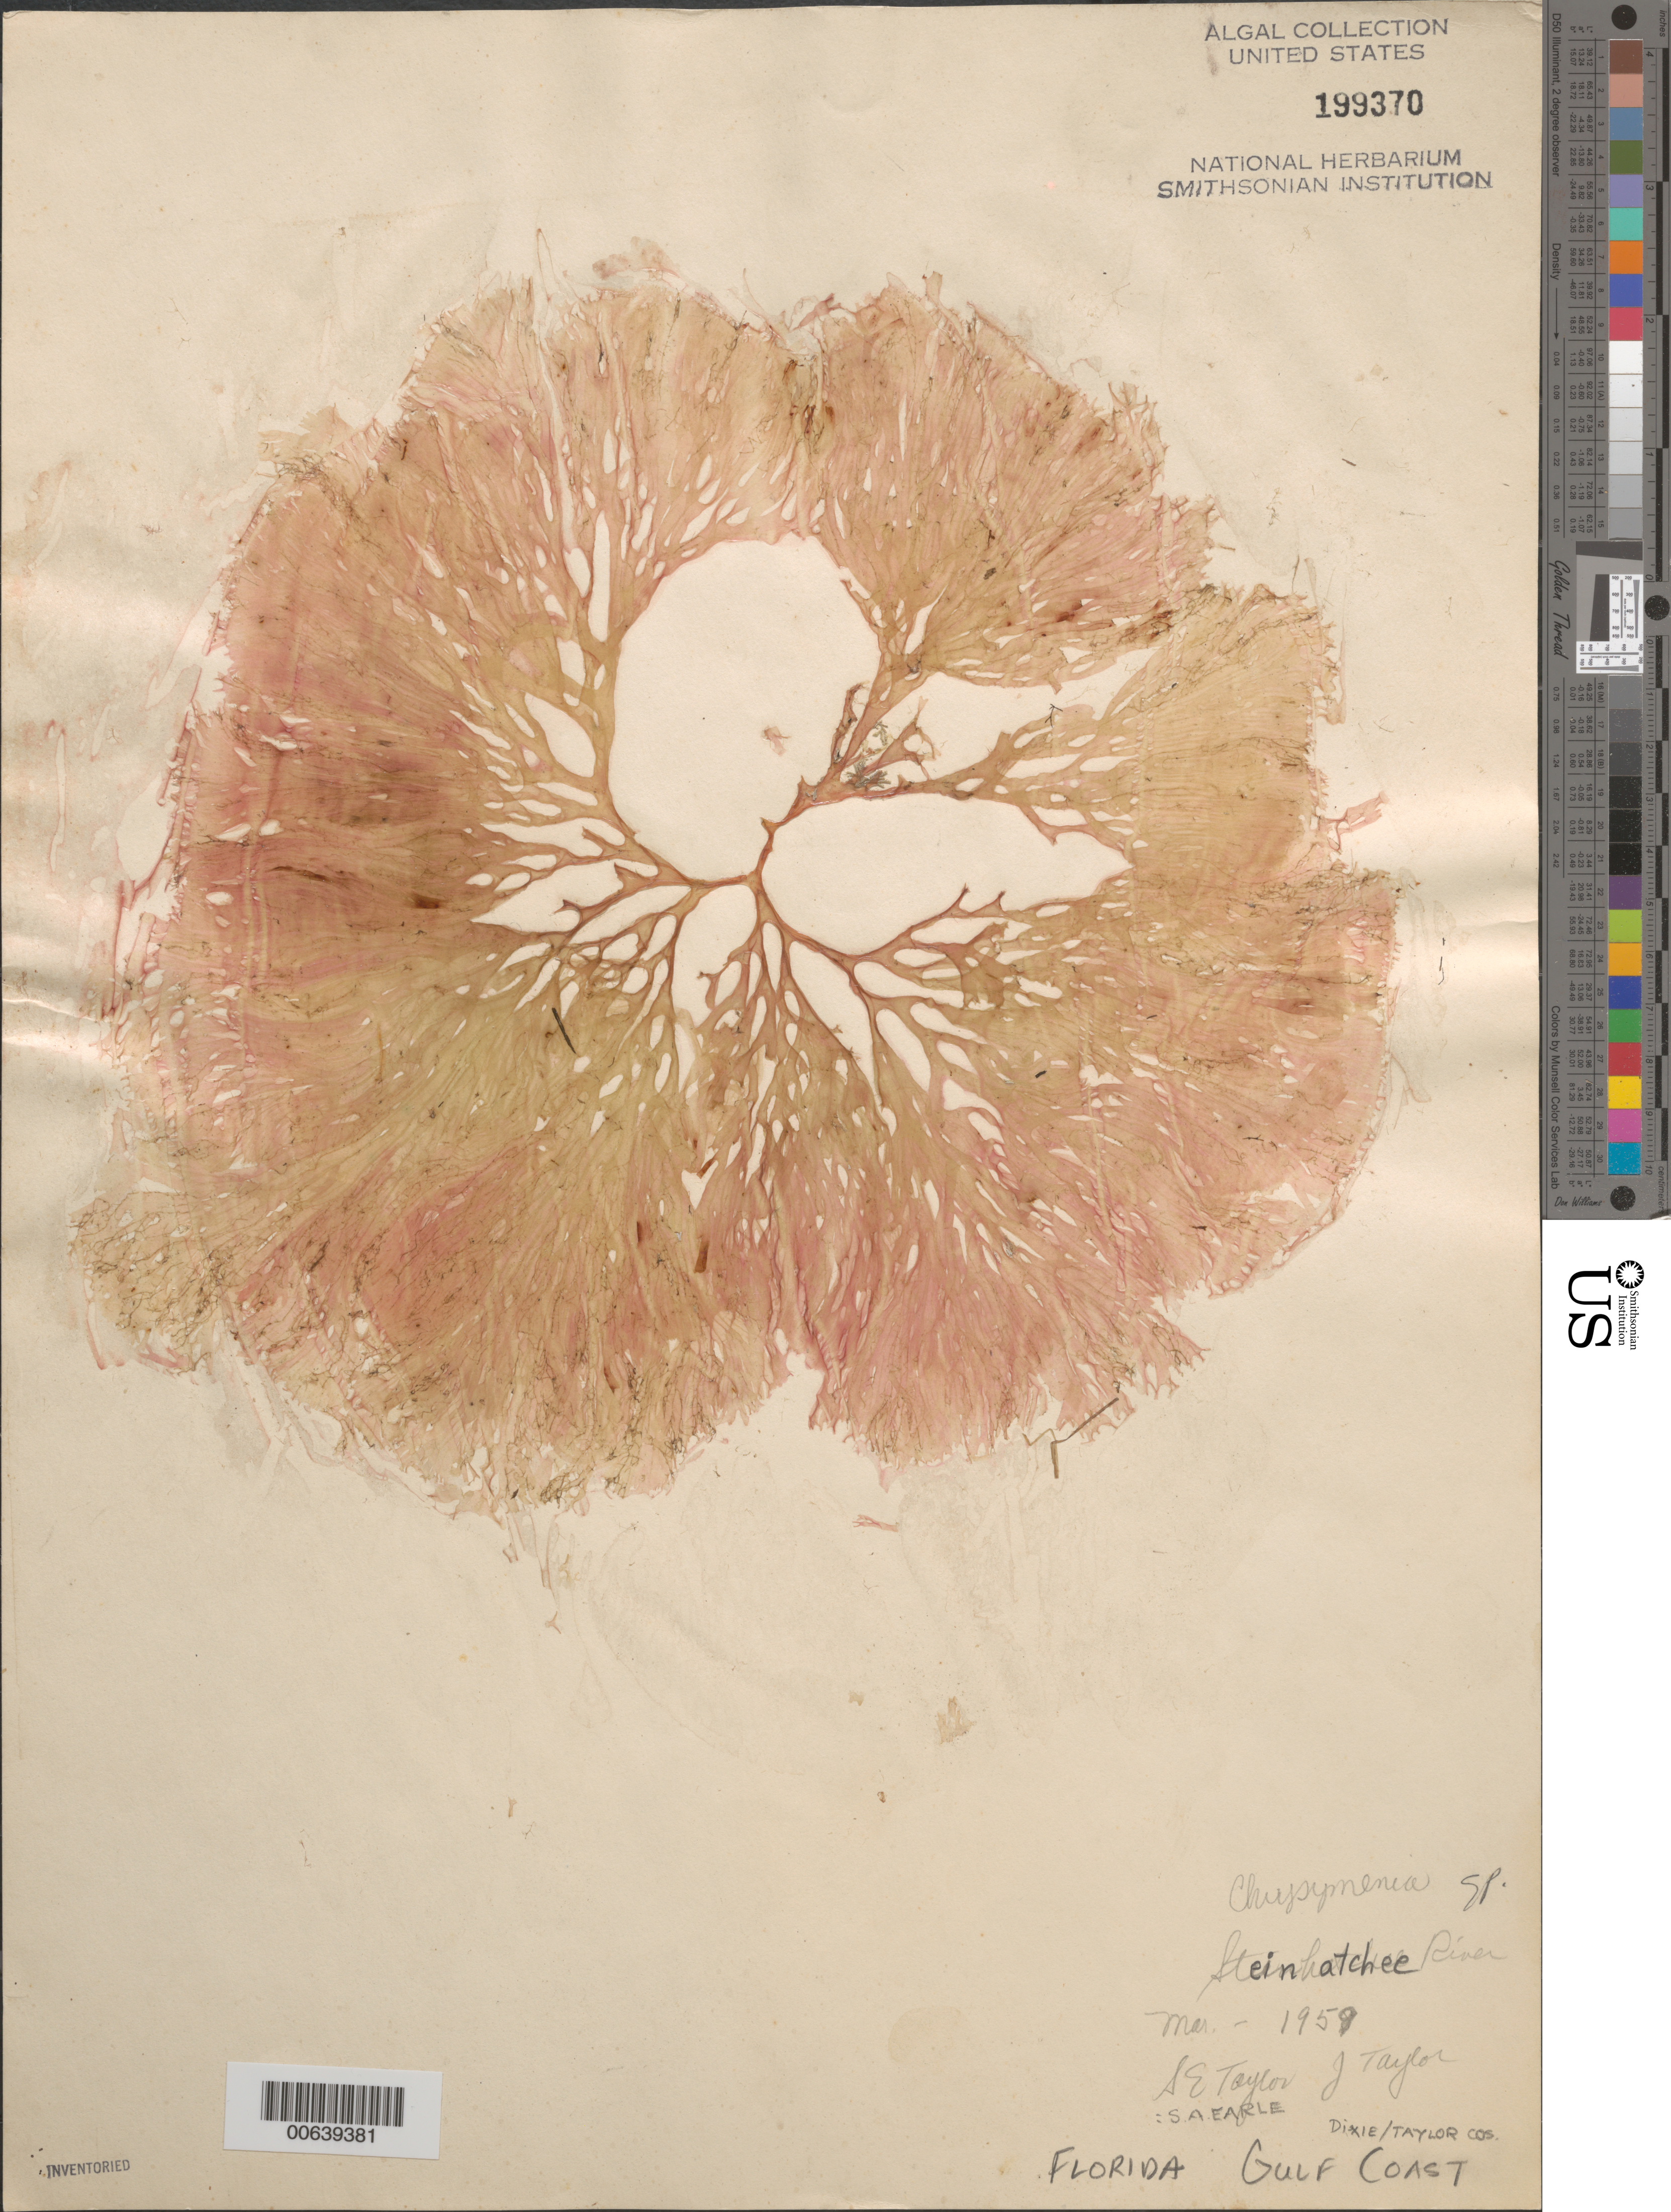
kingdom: Plantae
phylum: Rhodophyta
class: Florideophyceae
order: Rhodymeniales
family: Rhodymeniaceae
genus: Chrysymenia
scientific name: Chrysymenia sp.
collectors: S. A. Earle & J. L. Taylor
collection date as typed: Mar 1959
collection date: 1959-03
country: United States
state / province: Florida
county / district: Dixie / Taylor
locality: Steinhatchee River, Gulf of Mexico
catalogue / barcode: US 199370